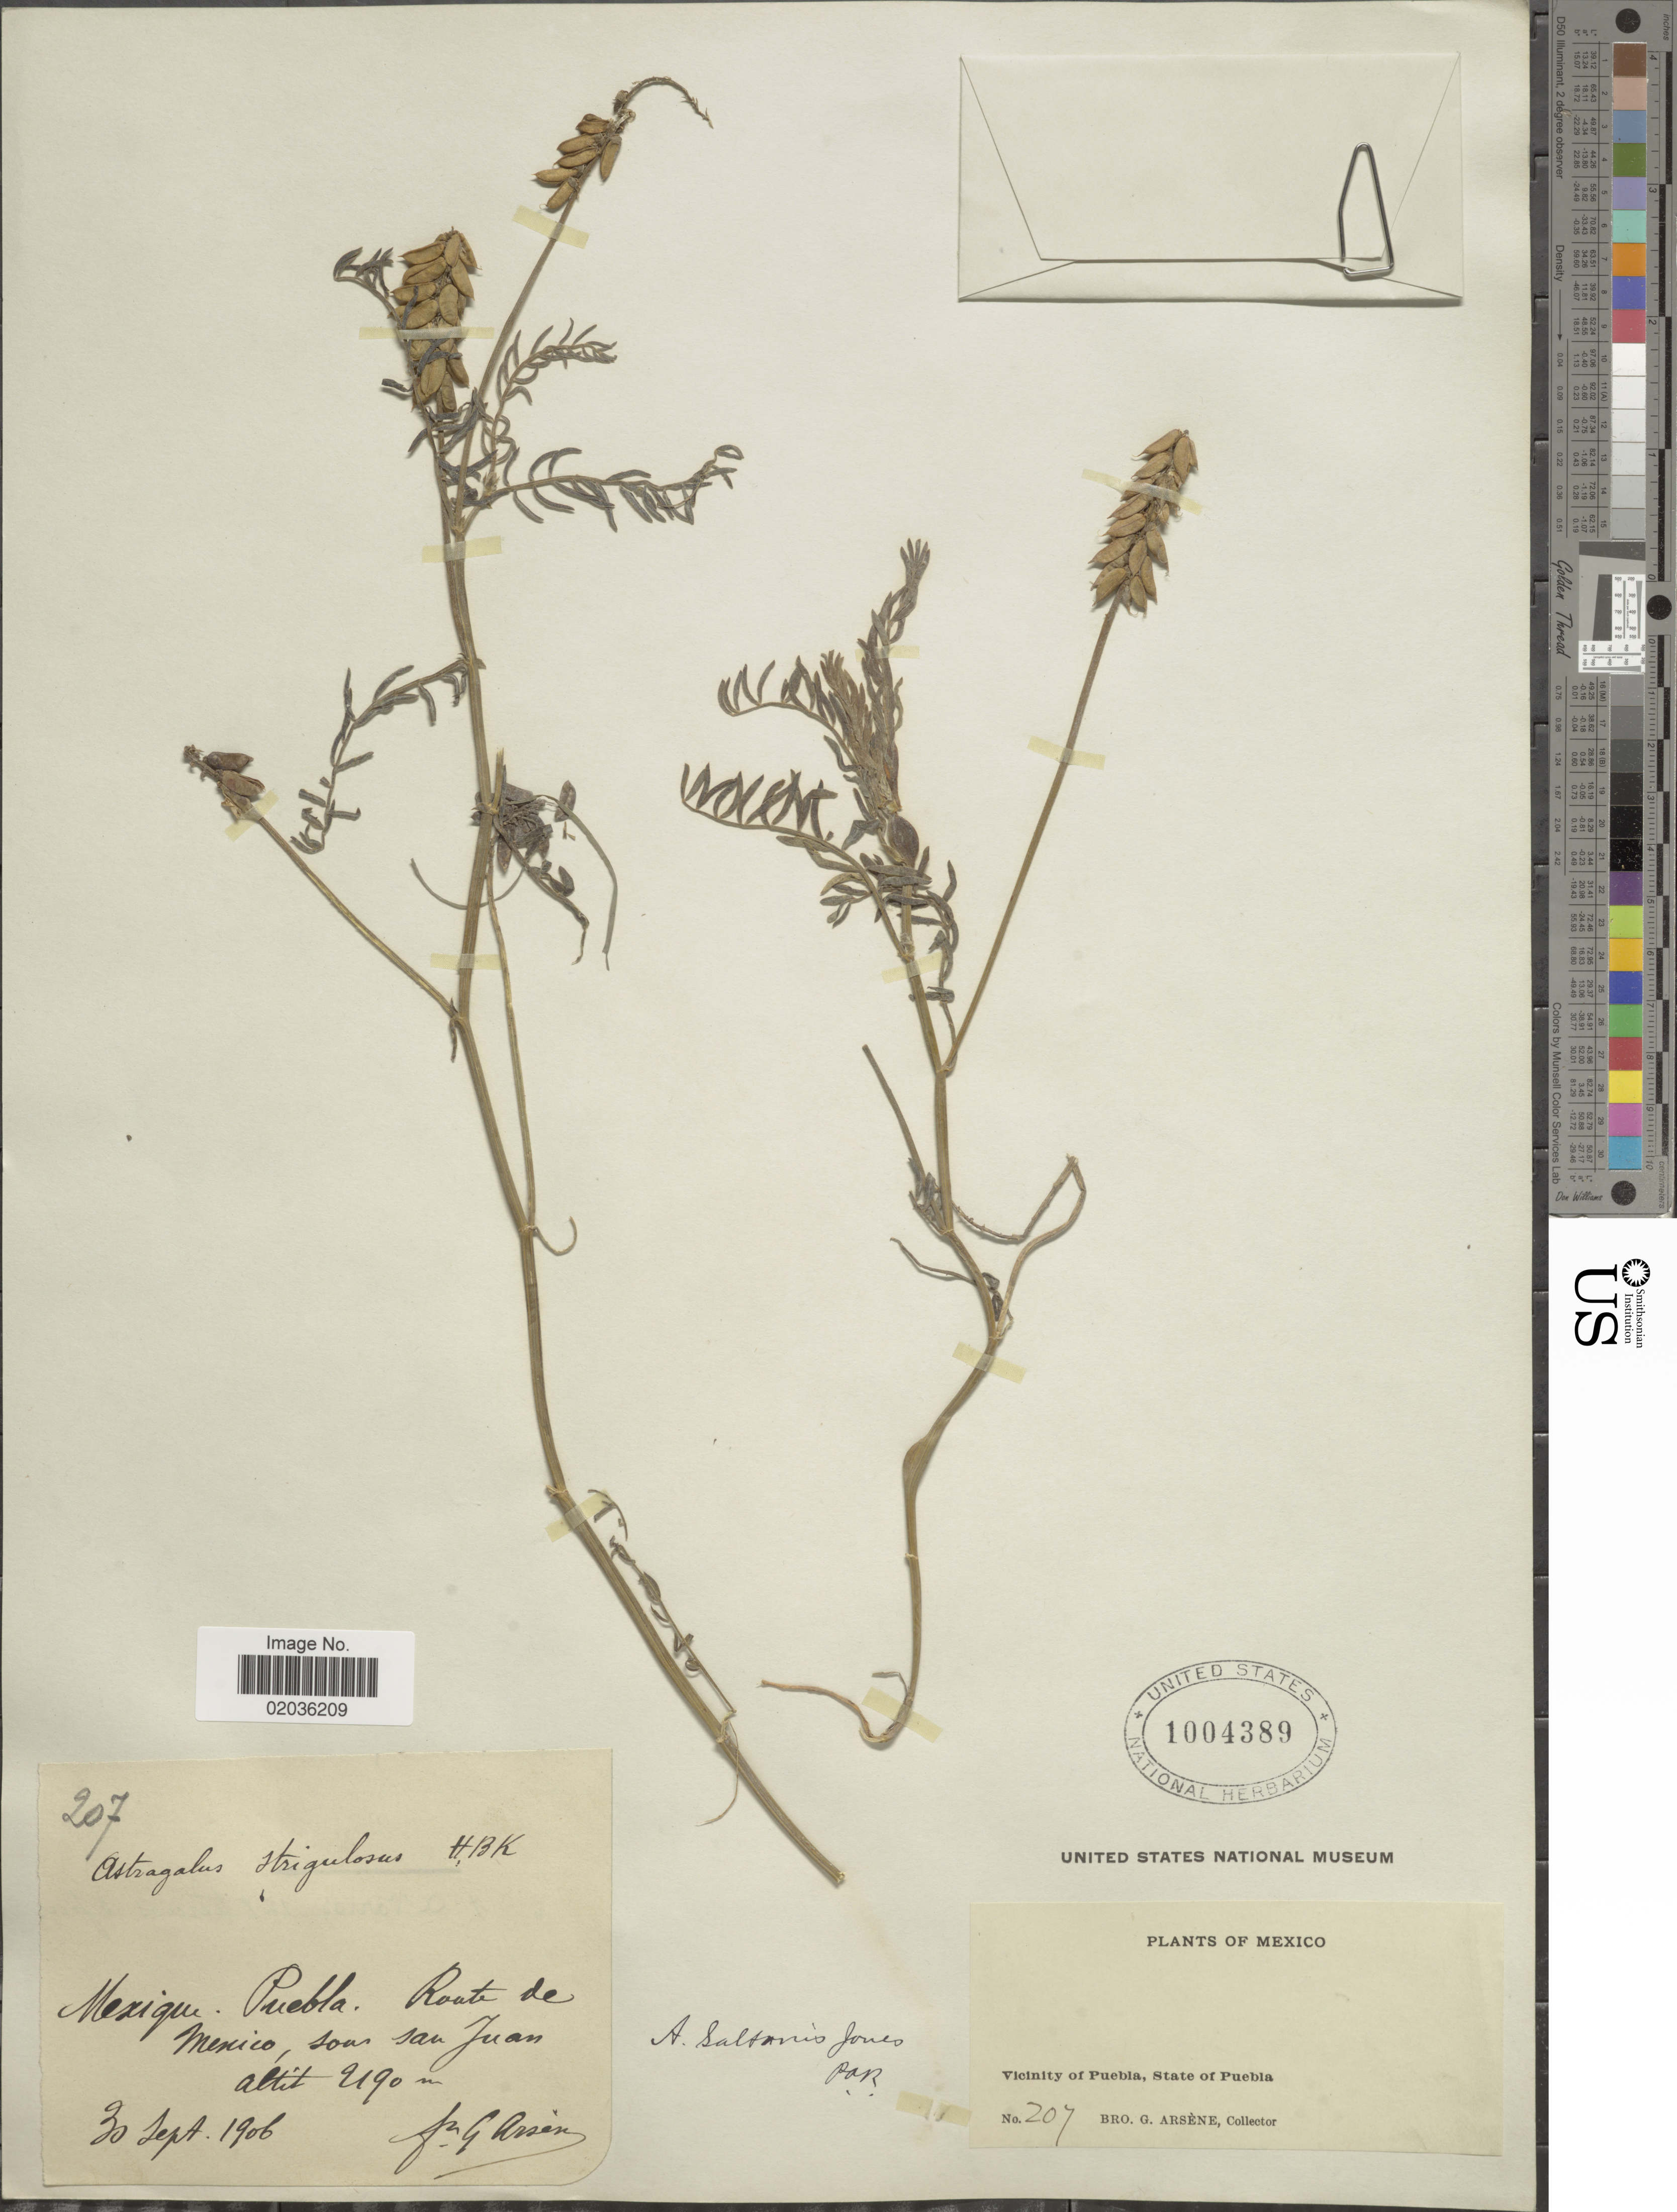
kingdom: Plantae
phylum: Tracheophyta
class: Magnoliopsida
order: Fabales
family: Fabaceae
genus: Astragalus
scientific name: Astragalus micranthus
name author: Desv.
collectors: Bro. G. Arsène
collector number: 207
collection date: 1906-09-30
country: Mexico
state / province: Puebla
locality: Route de Mexico, sous San Juan, Vicinity of Puebla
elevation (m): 2190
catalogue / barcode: US 1004389